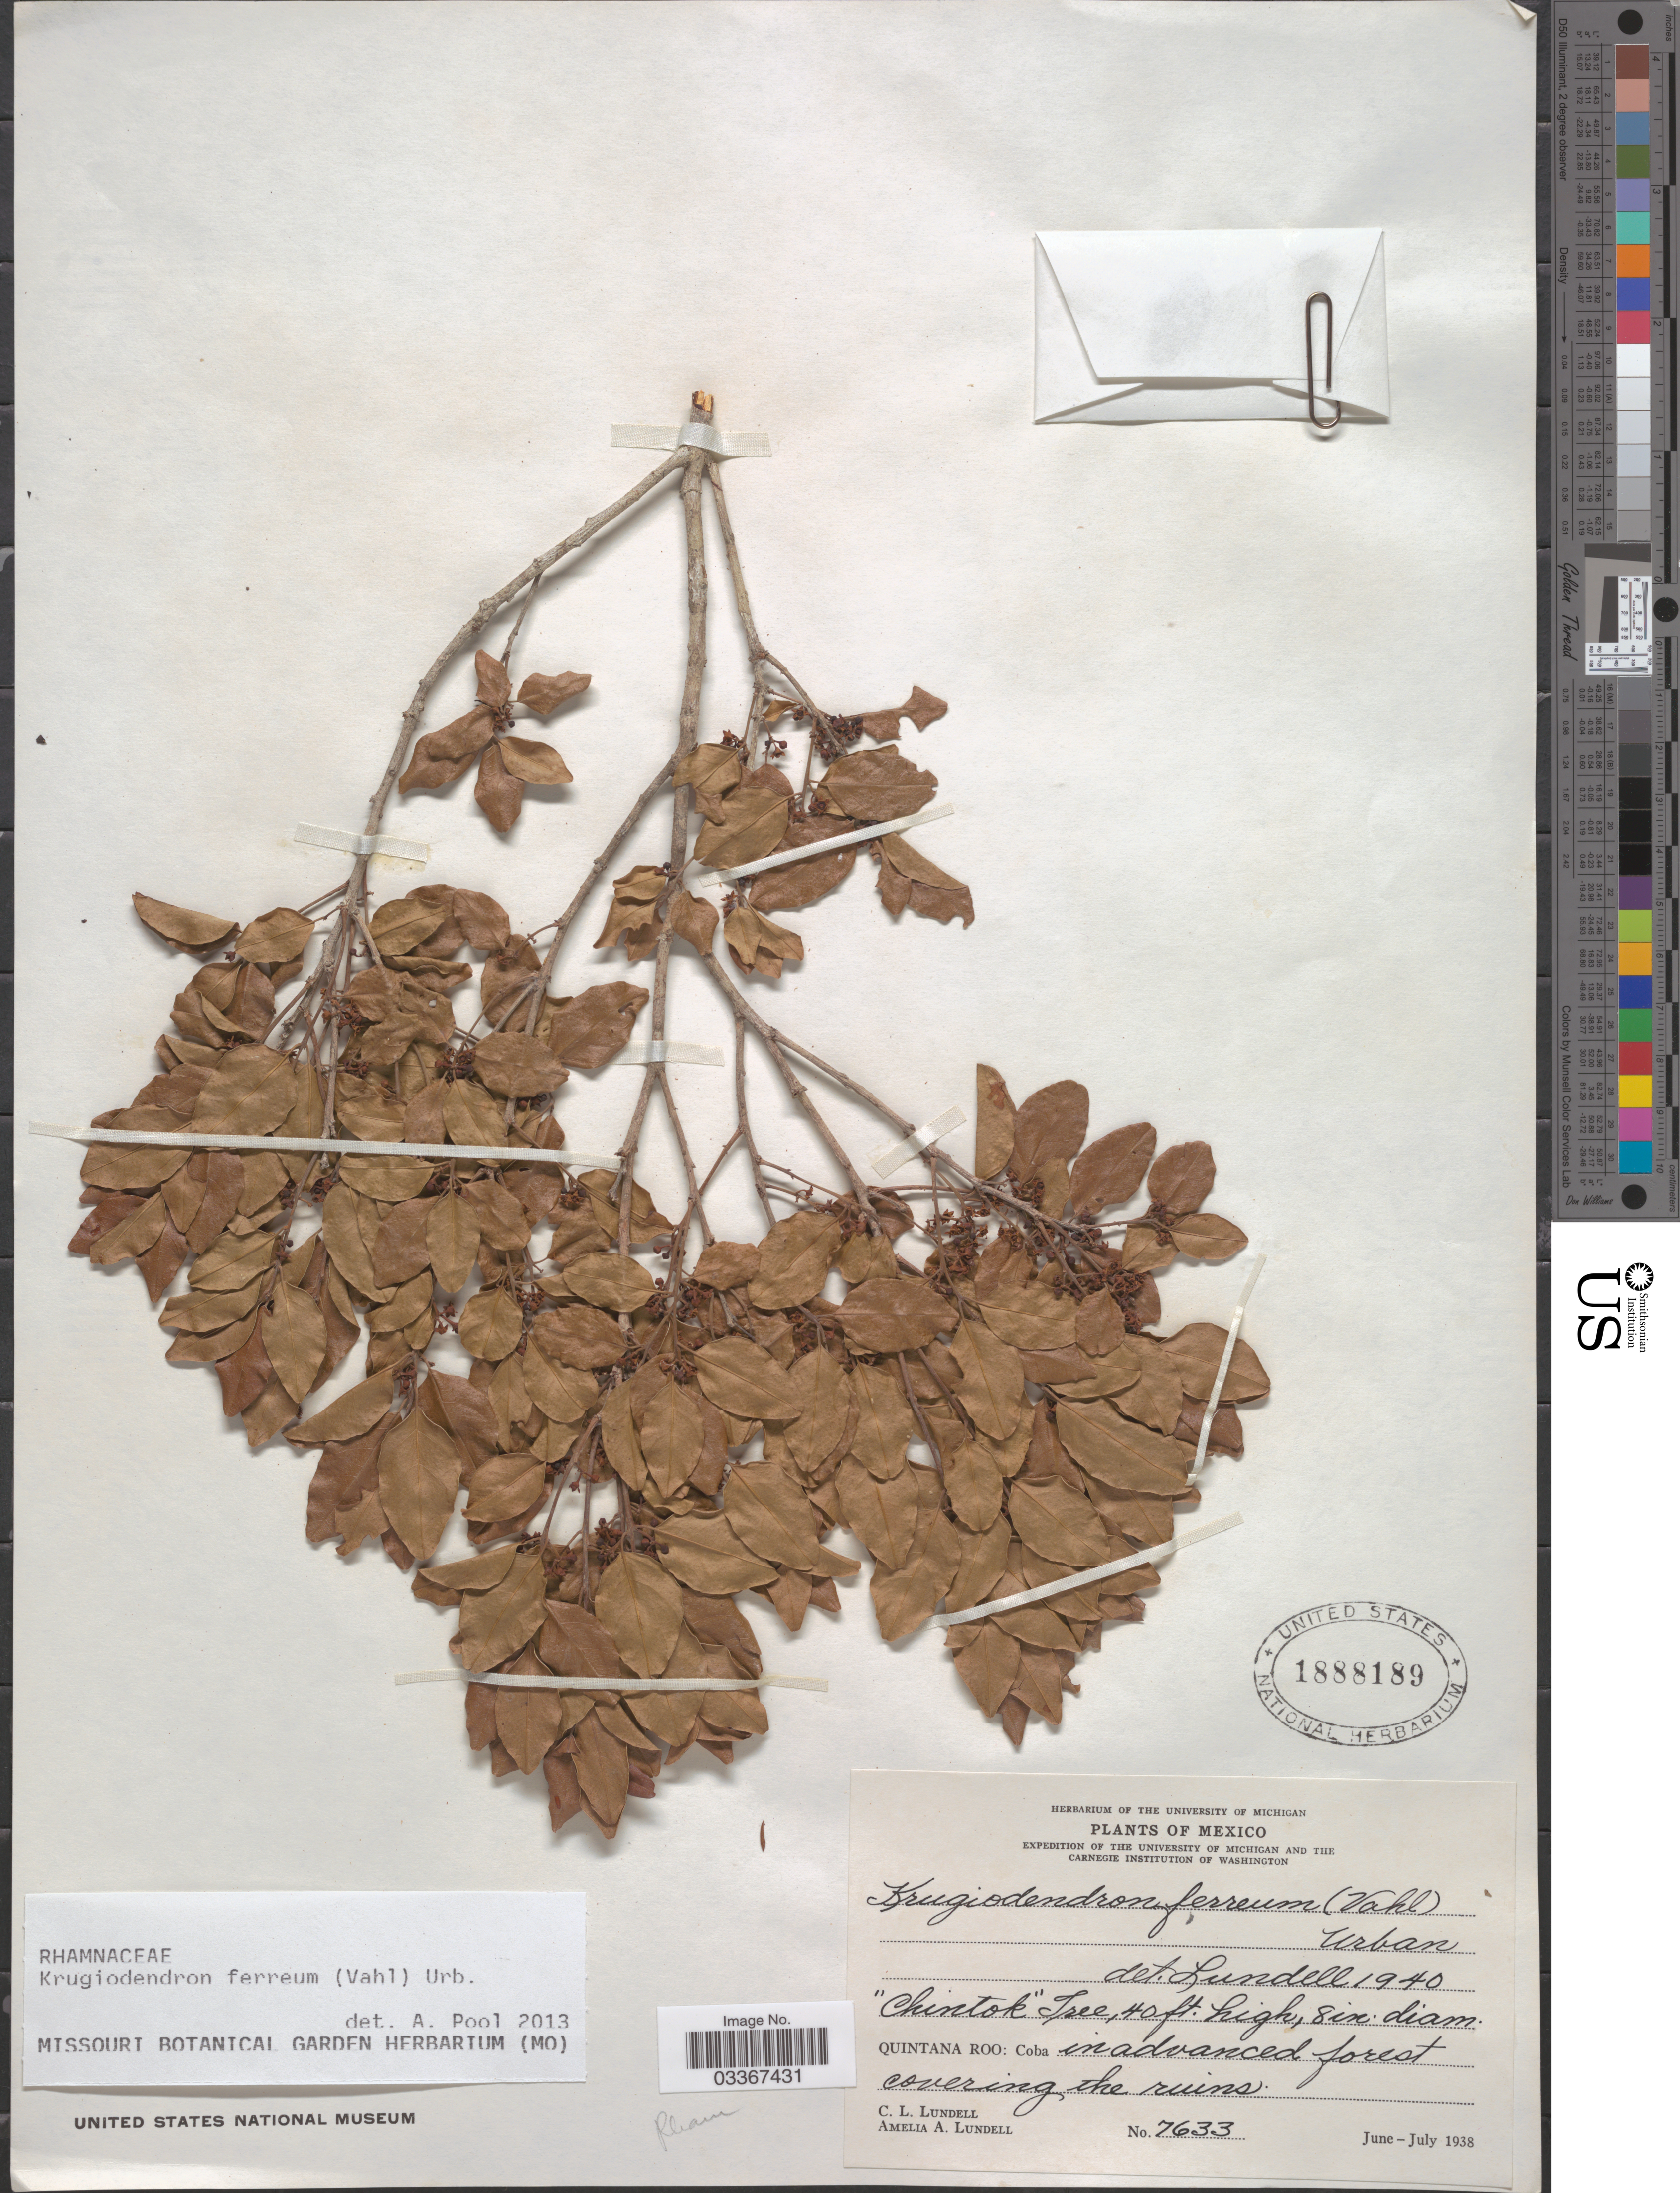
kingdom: Plantae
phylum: Tracheophyta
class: Magnoliopsida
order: Rosales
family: Rhamnaceae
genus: Krugiodendron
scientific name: Krugiodendron ferreum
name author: (Vahl) Urb.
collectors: C. L. Lundell & A. A. Lundell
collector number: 7633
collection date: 1938-06/1938-07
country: Mexico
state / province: Quintana Roo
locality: Coba.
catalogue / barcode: US 1888189